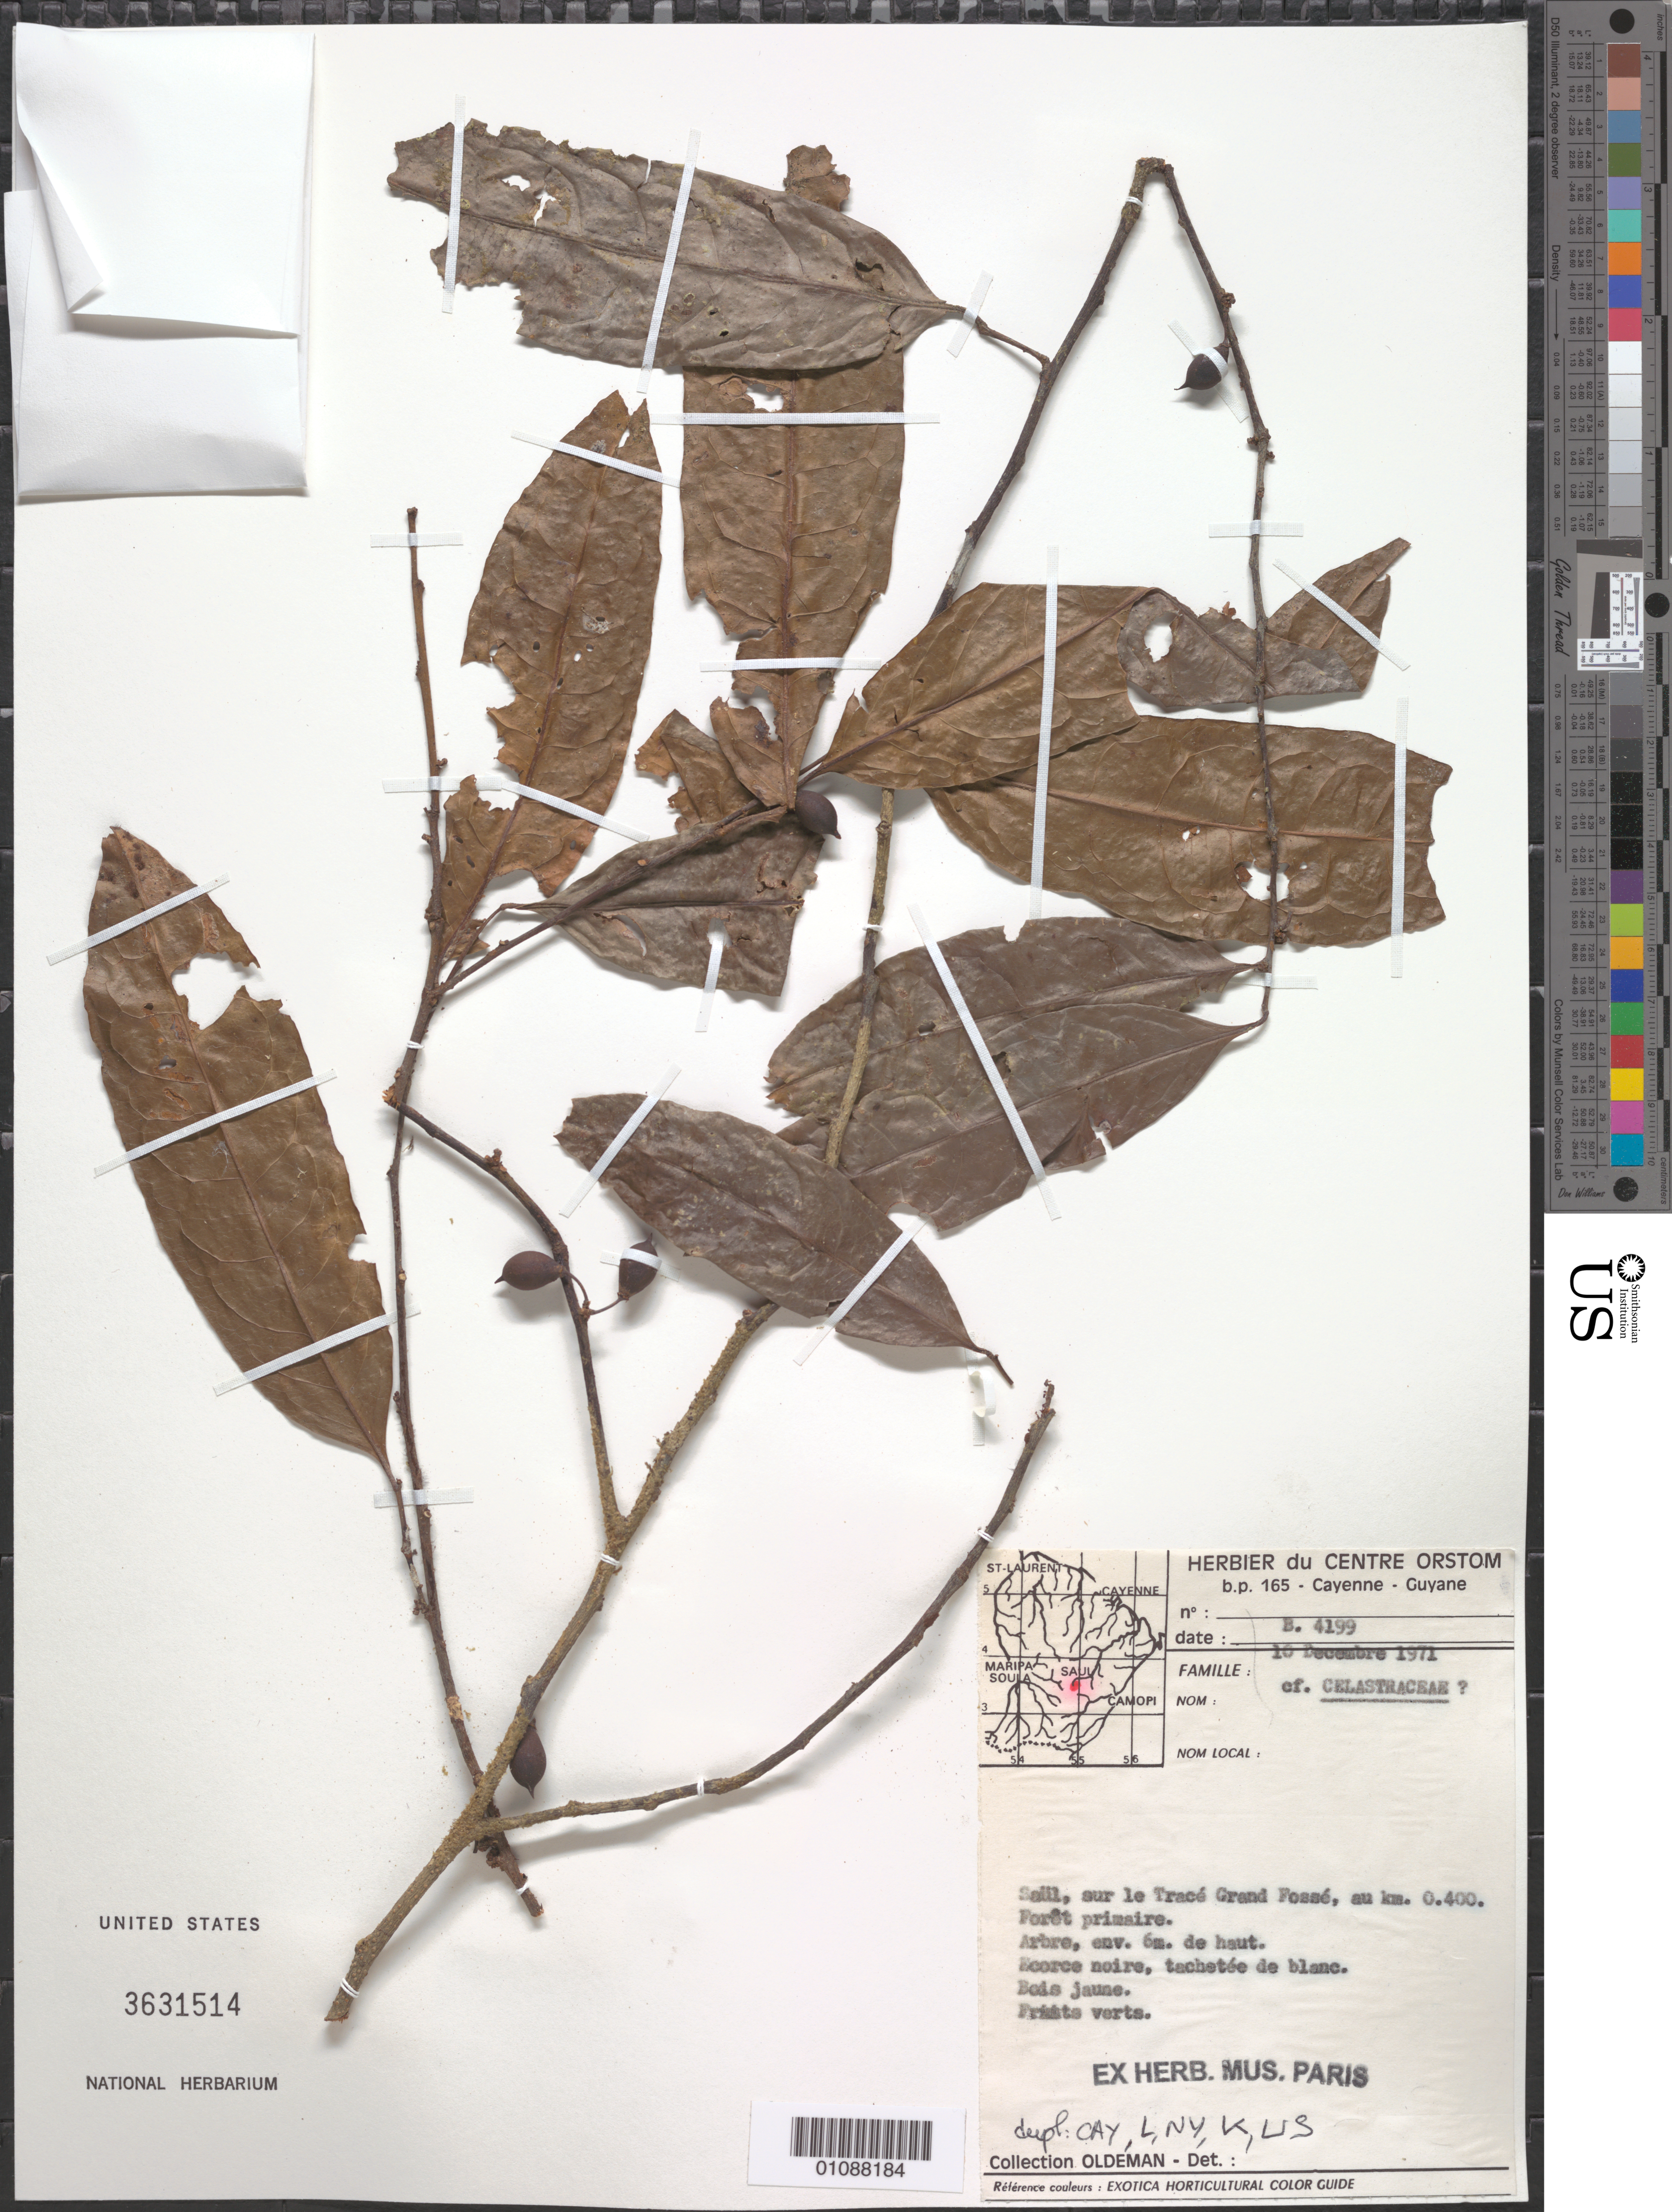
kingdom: Plantae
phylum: Tracheophyta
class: Magnoliopsida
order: Celastrales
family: Celastraceae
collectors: R. Oldeman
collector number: B 4199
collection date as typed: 10-Dec-71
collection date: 1971-12-10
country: French Guiana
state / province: Saint-Laurent-du-Maroni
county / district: Saül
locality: Saül, sur le Tracé Grand Fossé, au km 0.40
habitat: Foret primaire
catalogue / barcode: US 3631514